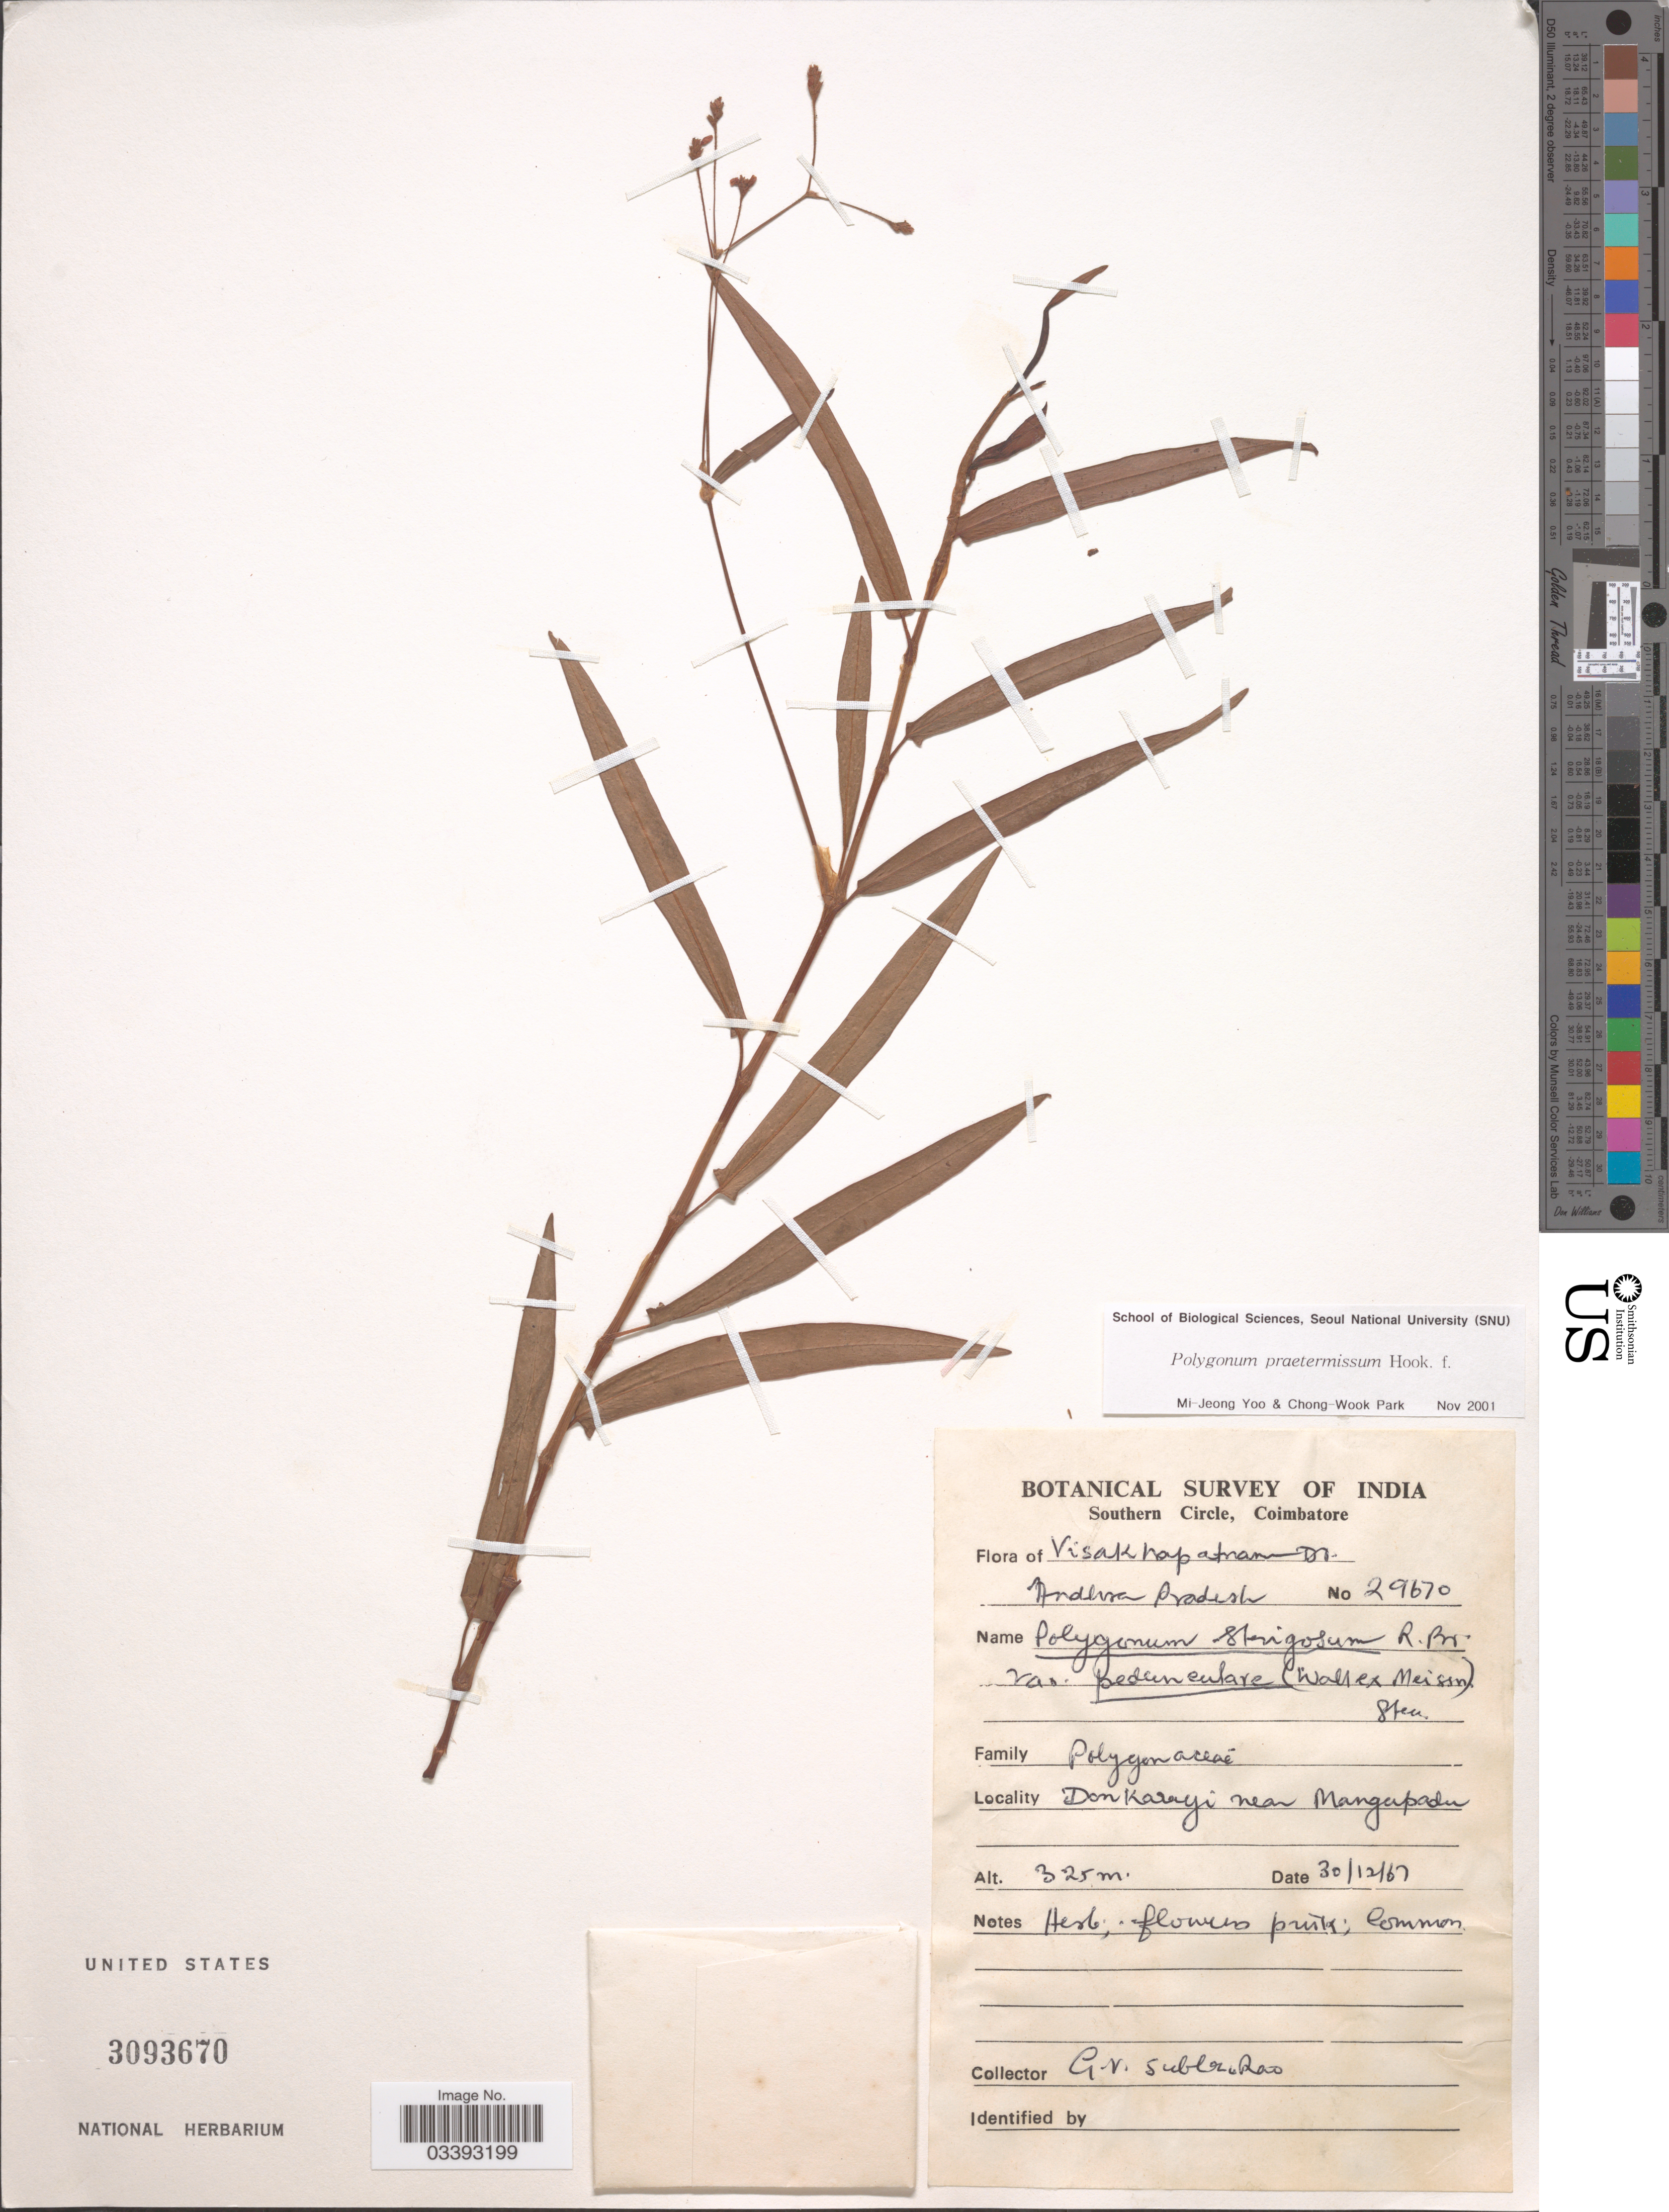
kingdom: Plantae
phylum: Tracheophyta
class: Magnoliopsida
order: Caryophyllales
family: Polygonaceae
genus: Polygonum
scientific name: Polygonum praetermissum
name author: Hook. f.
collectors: G. Subba Rao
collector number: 29670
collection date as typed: Transcribed d/m/y: 30/12/67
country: India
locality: Donkarayi near Mangapadu.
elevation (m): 325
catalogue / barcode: US 3093670